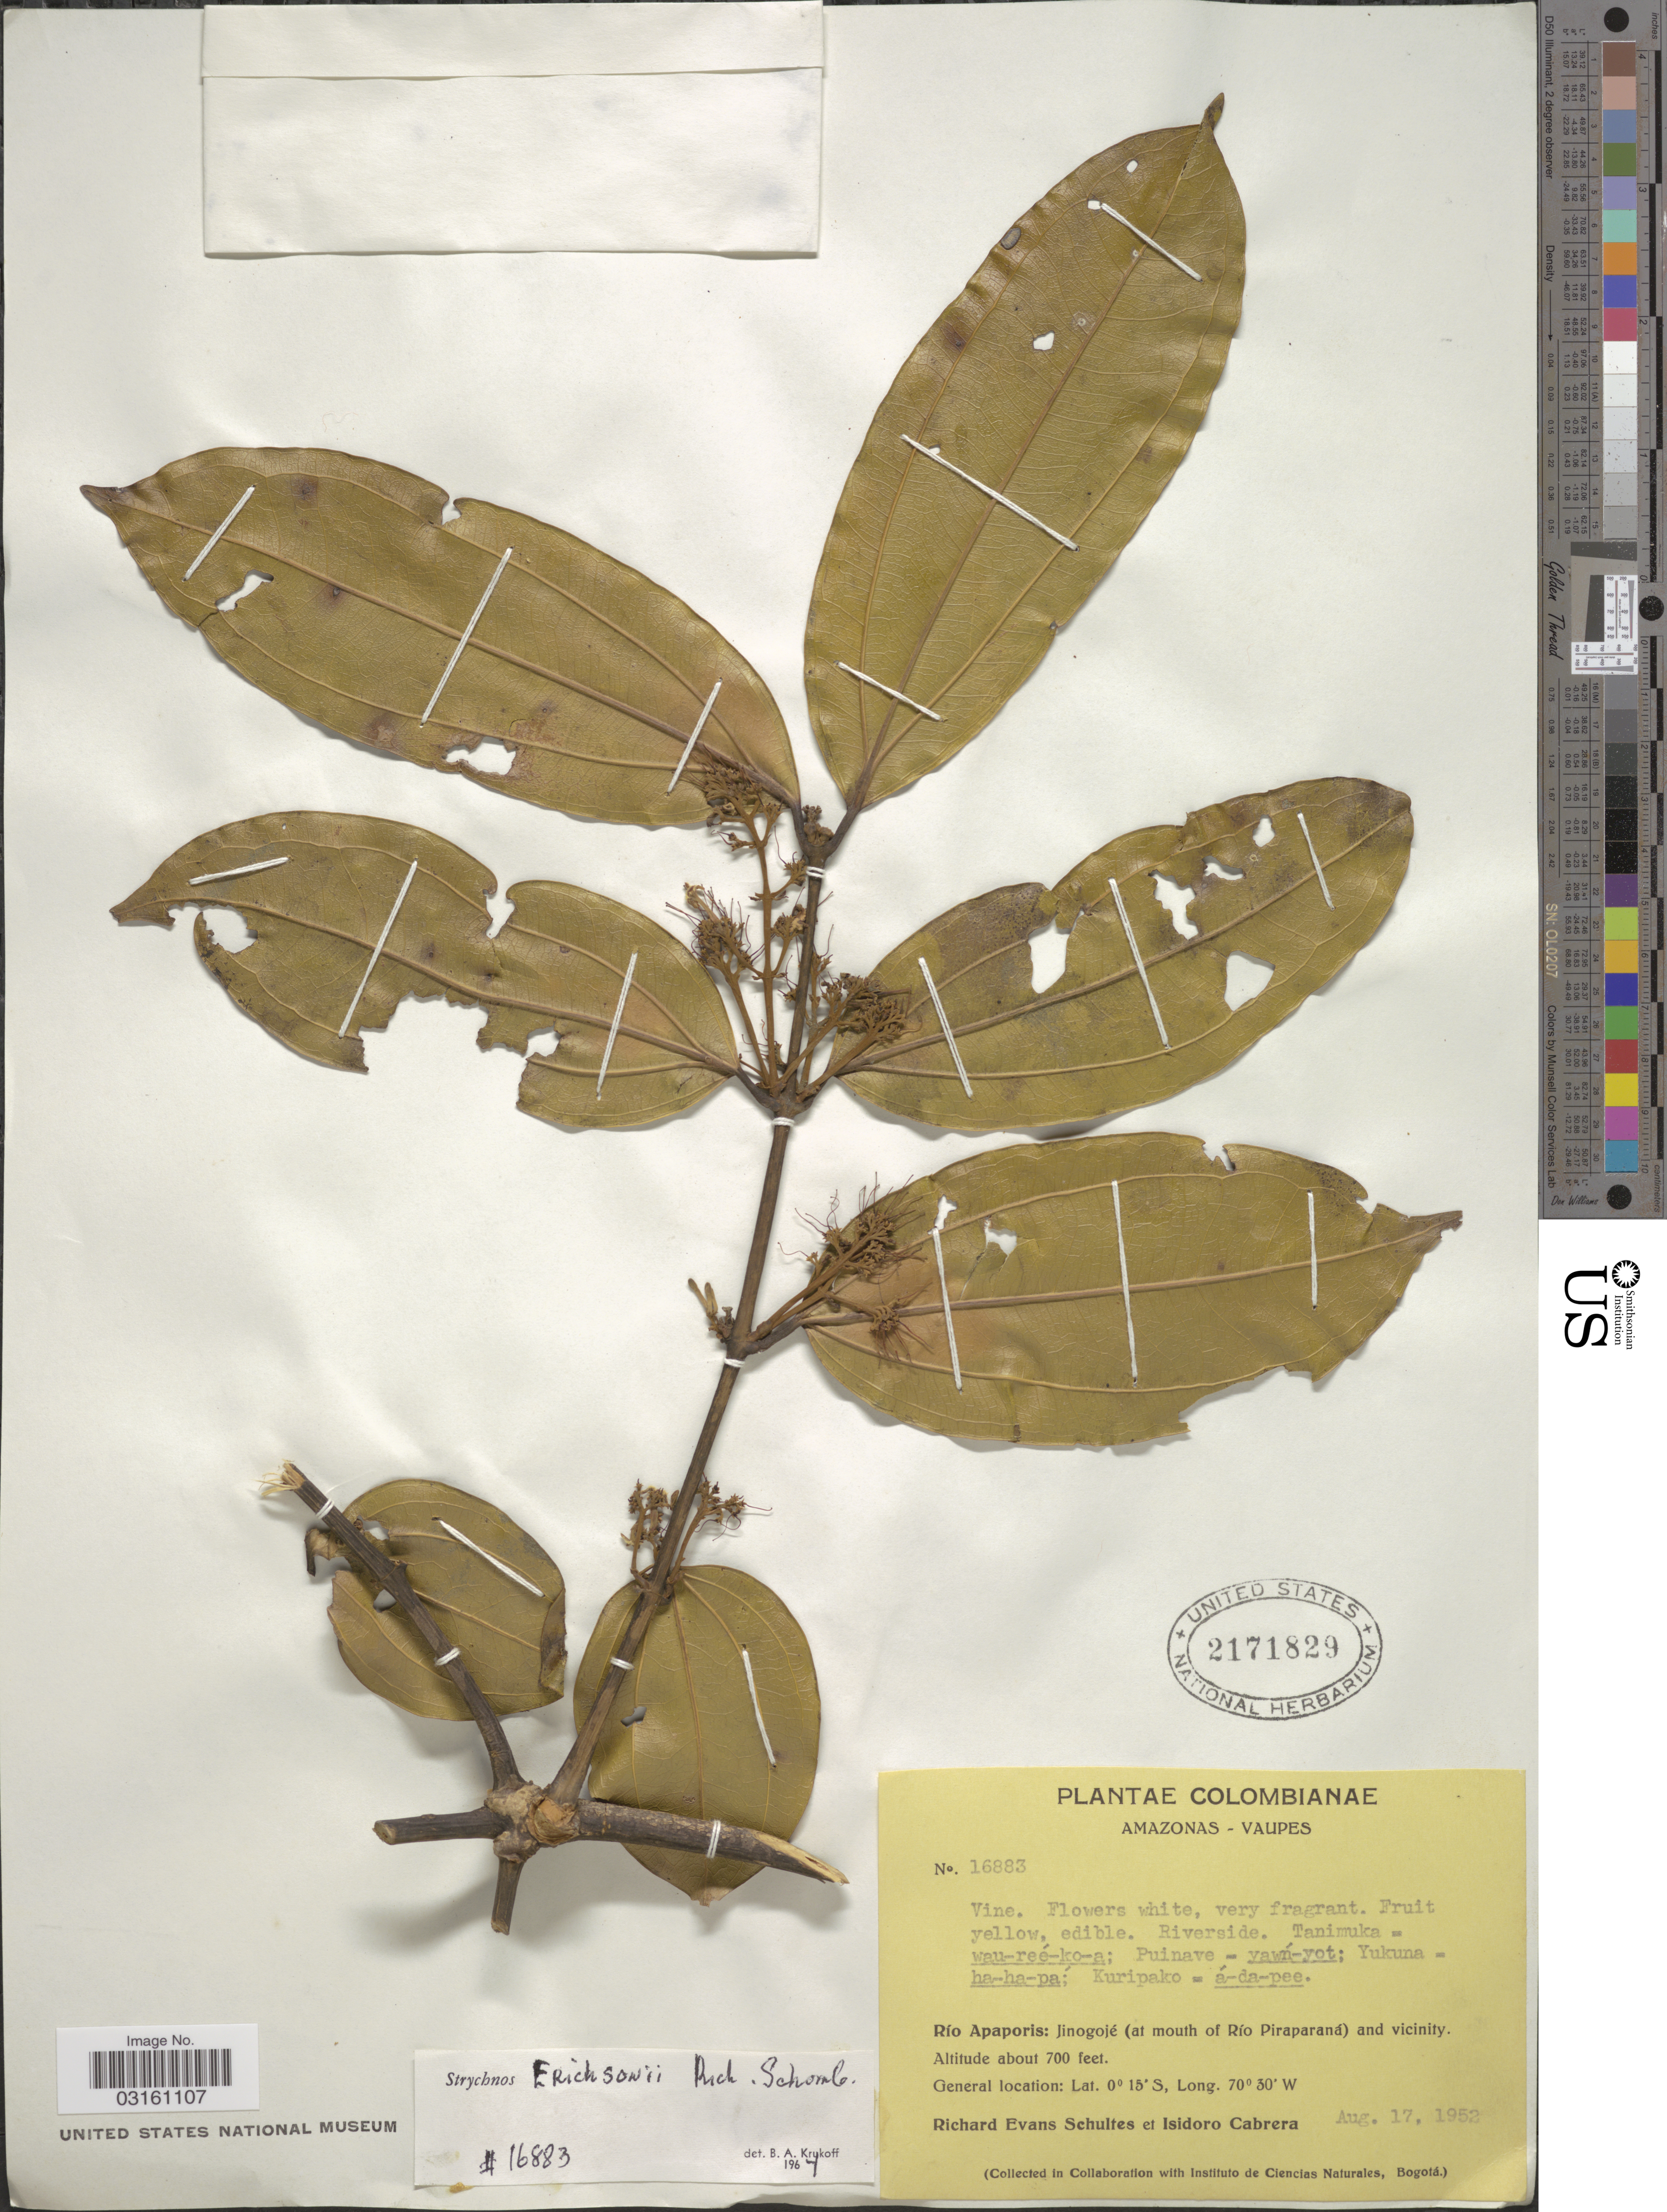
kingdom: Plantae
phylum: Tracheophyta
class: Magnoliopsida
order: Gentianales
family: Loganiaceae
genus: Strychnos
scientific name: Strychnos erichsonii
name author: R.H. Schomb. ex Progel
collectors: R. E. Schultes & I. Cabrera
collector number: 16883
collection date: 1952-08-17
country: Colombia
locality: Amazonas - Vaupes. Río Apaporis: Jinogojé (at mouth of Río Piraparaná) and vicinity.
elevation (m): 213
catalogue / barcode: US 2171829